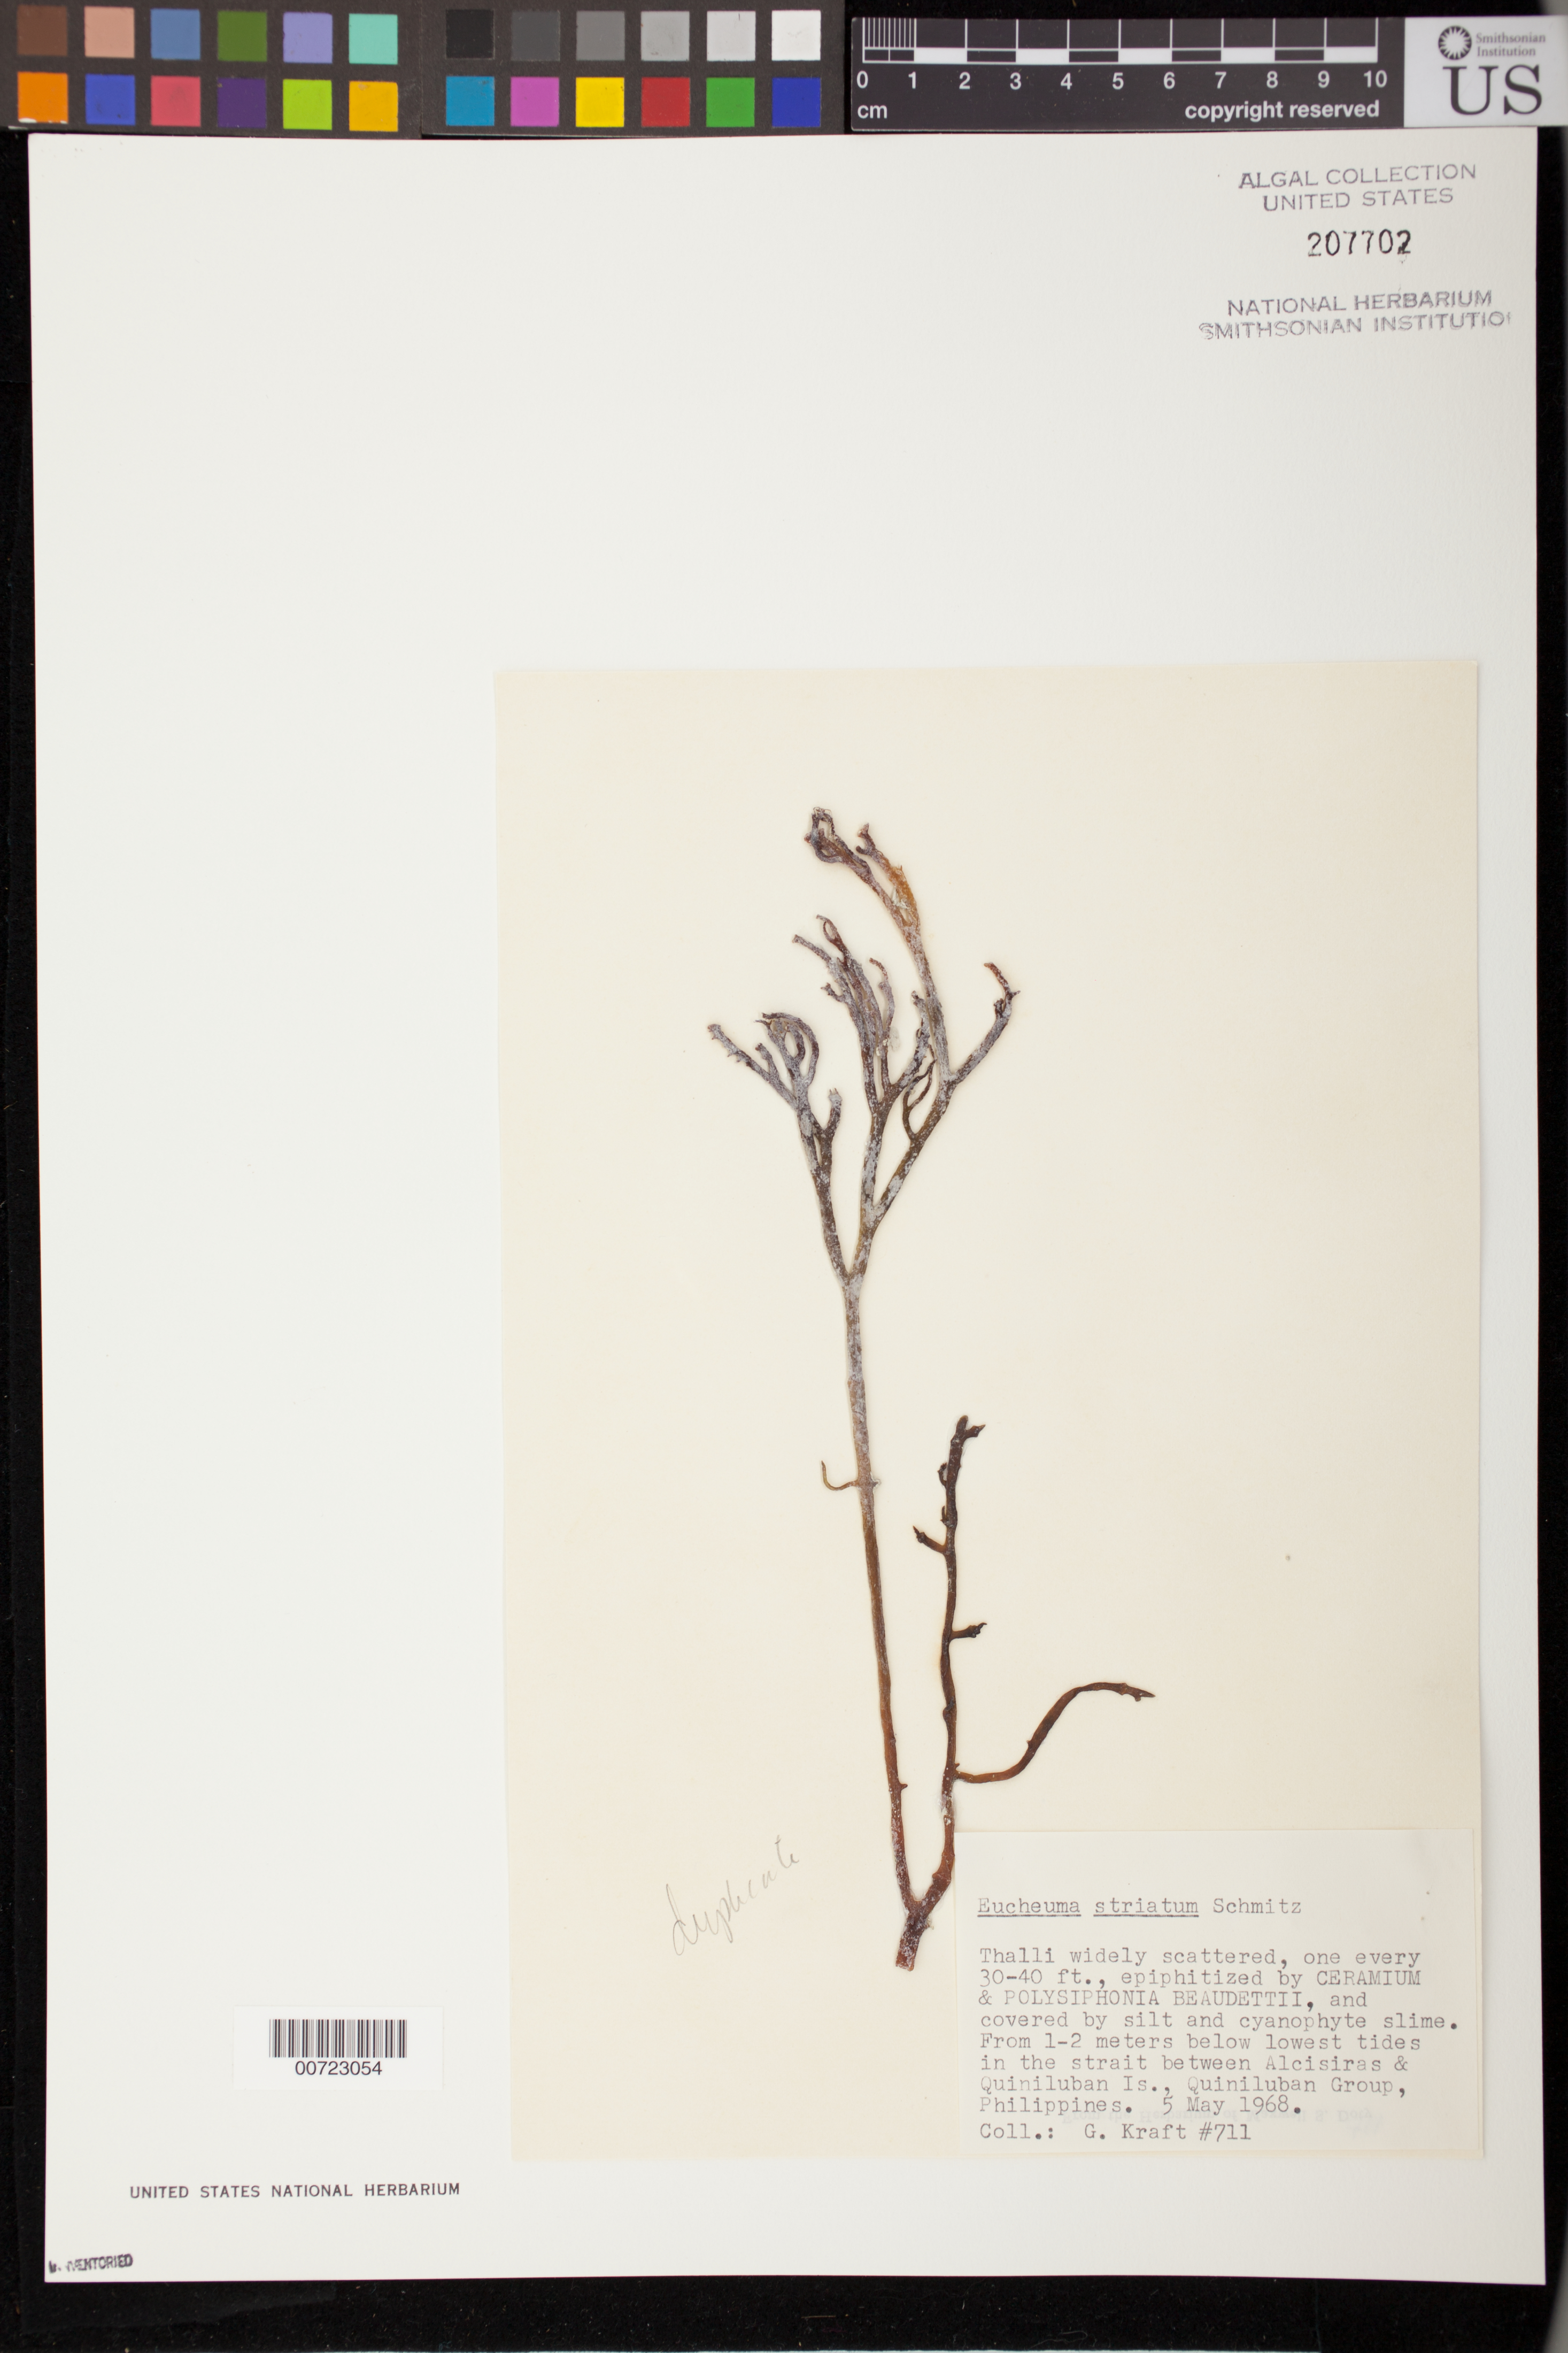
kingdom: Plantae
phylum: Rhodophyta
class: Florideophyceae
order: Gigartinales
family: Solieriaceae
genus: Kappaphycus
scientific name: Kappaphycus striatum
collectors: G. T. Kraft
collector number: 711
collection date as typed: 05 May 1968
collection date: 1968-05-05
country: Philippines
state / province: Mimaropa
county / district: Palawan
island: Quiniluban Group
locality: Strait between Alcisiras Island and Quiniluban Island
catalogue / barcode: US 207702